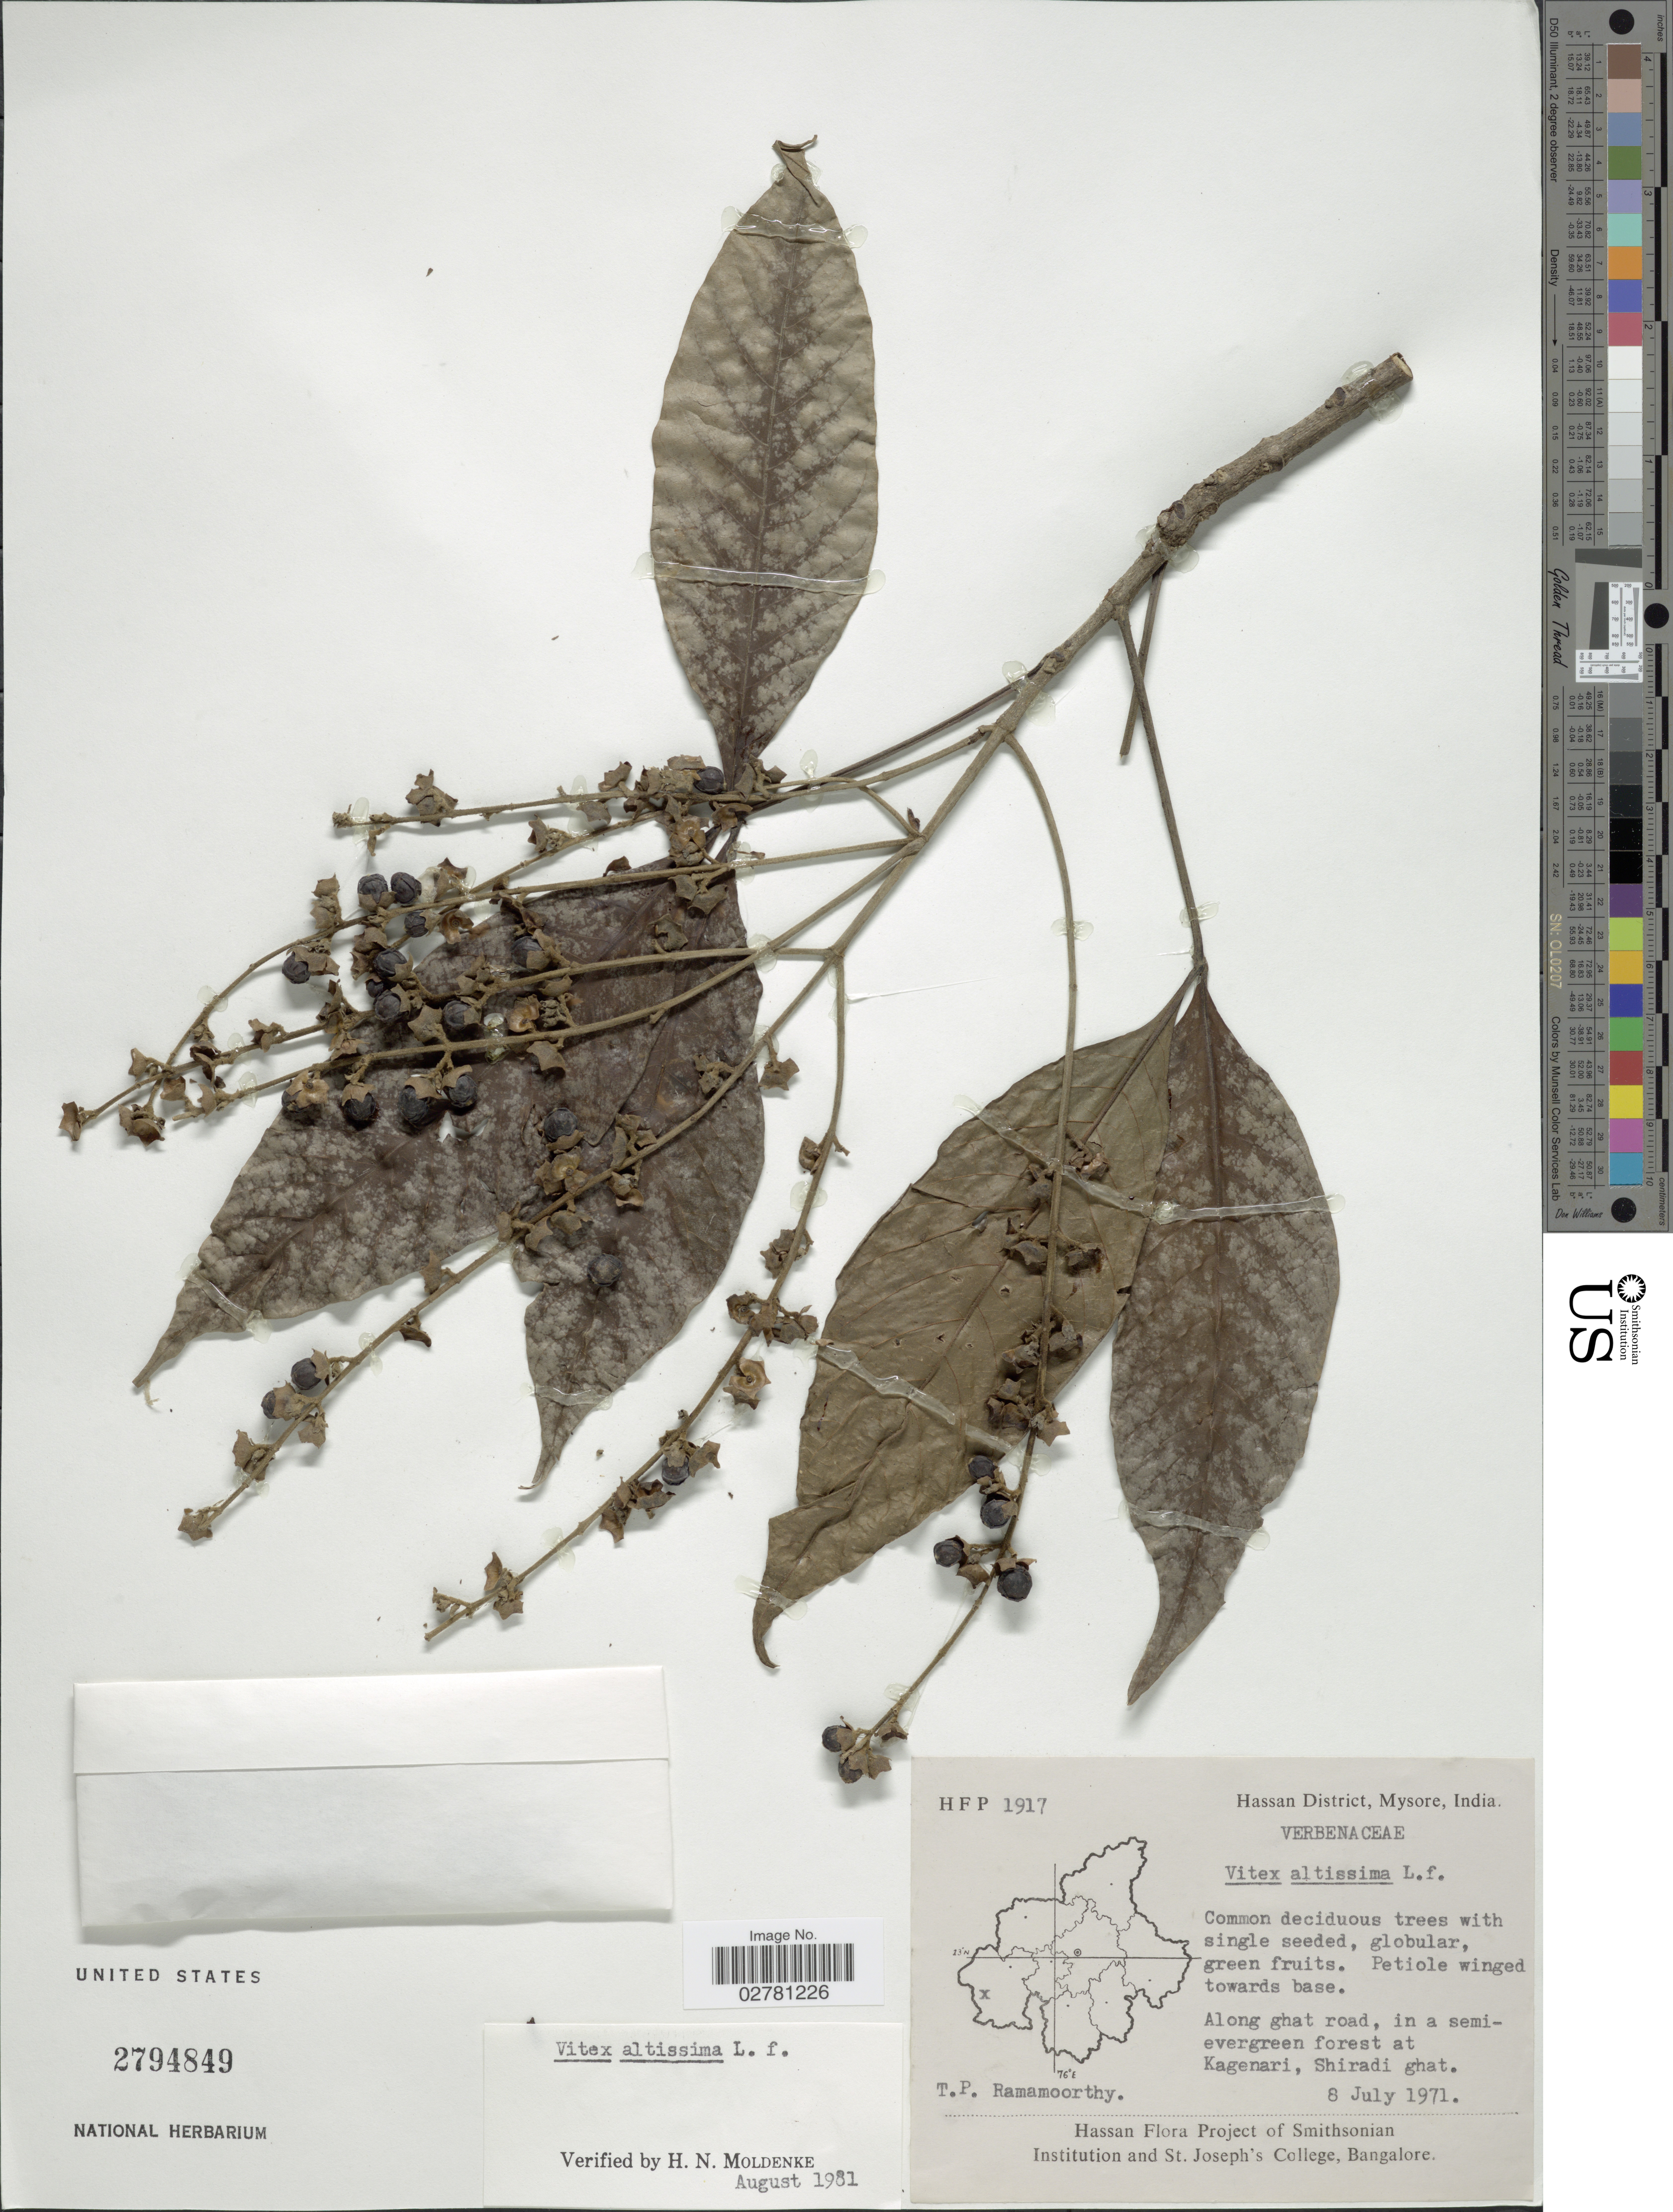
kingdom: Plantae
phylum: Tracheophyta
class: Magnoliopsida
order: Lamiales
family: Lamiaceae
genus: Vitex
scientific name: Vitex altissima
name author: L. f.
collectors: T. P. Ramamoorthy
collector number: HFP1917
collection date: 1971-07-08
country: India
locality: Hassan District, Mysore. Along ghat road, in a semi-evergreen forest at Kagenari, Shiradi ghat.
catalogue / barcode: US 2794849